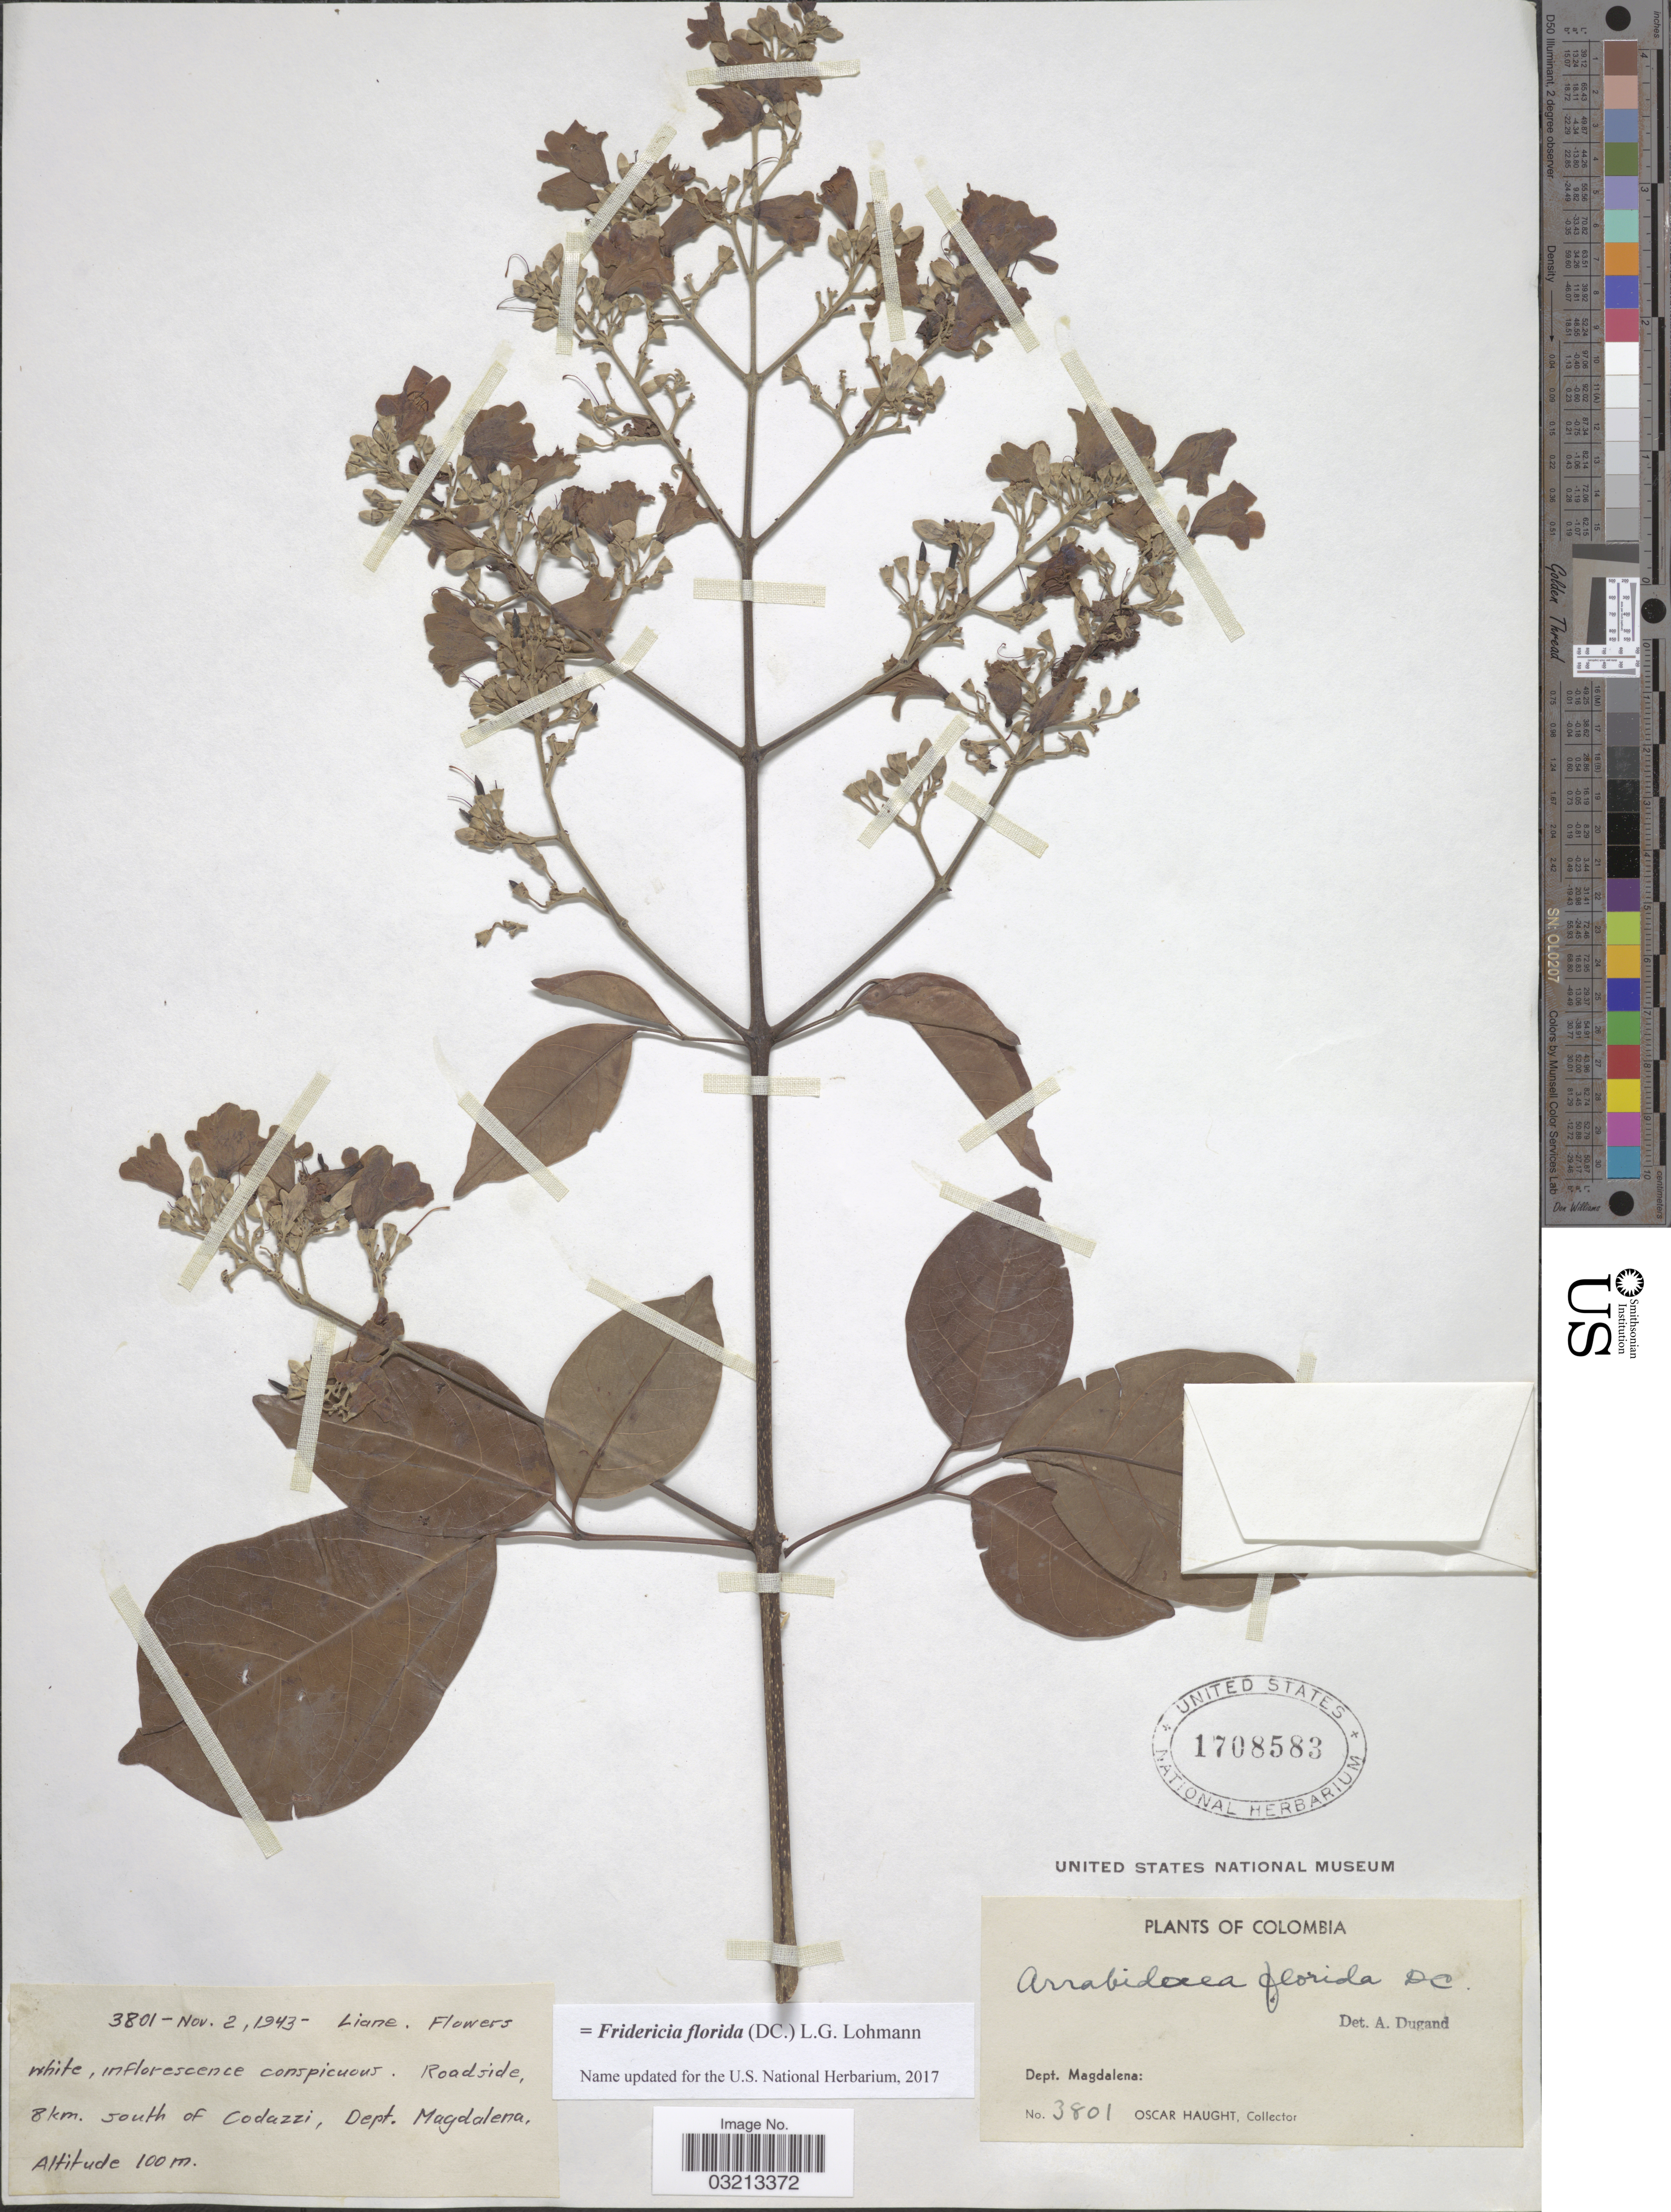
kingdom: Plantae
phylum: Tracheophyta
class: Magnoliopsida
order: Lamiales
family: Bignoniaceae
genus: Fridericia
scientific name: Fridericia florida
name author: (DC.) L.G. Lohmann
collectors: O. L. Haught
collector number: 3801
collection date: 1943-11-02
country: Colombia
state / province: Magdalena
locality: Roadside, 8 km. south of Codazzi, Dept. Magdalena.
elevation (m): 100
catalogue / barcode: US 1708583